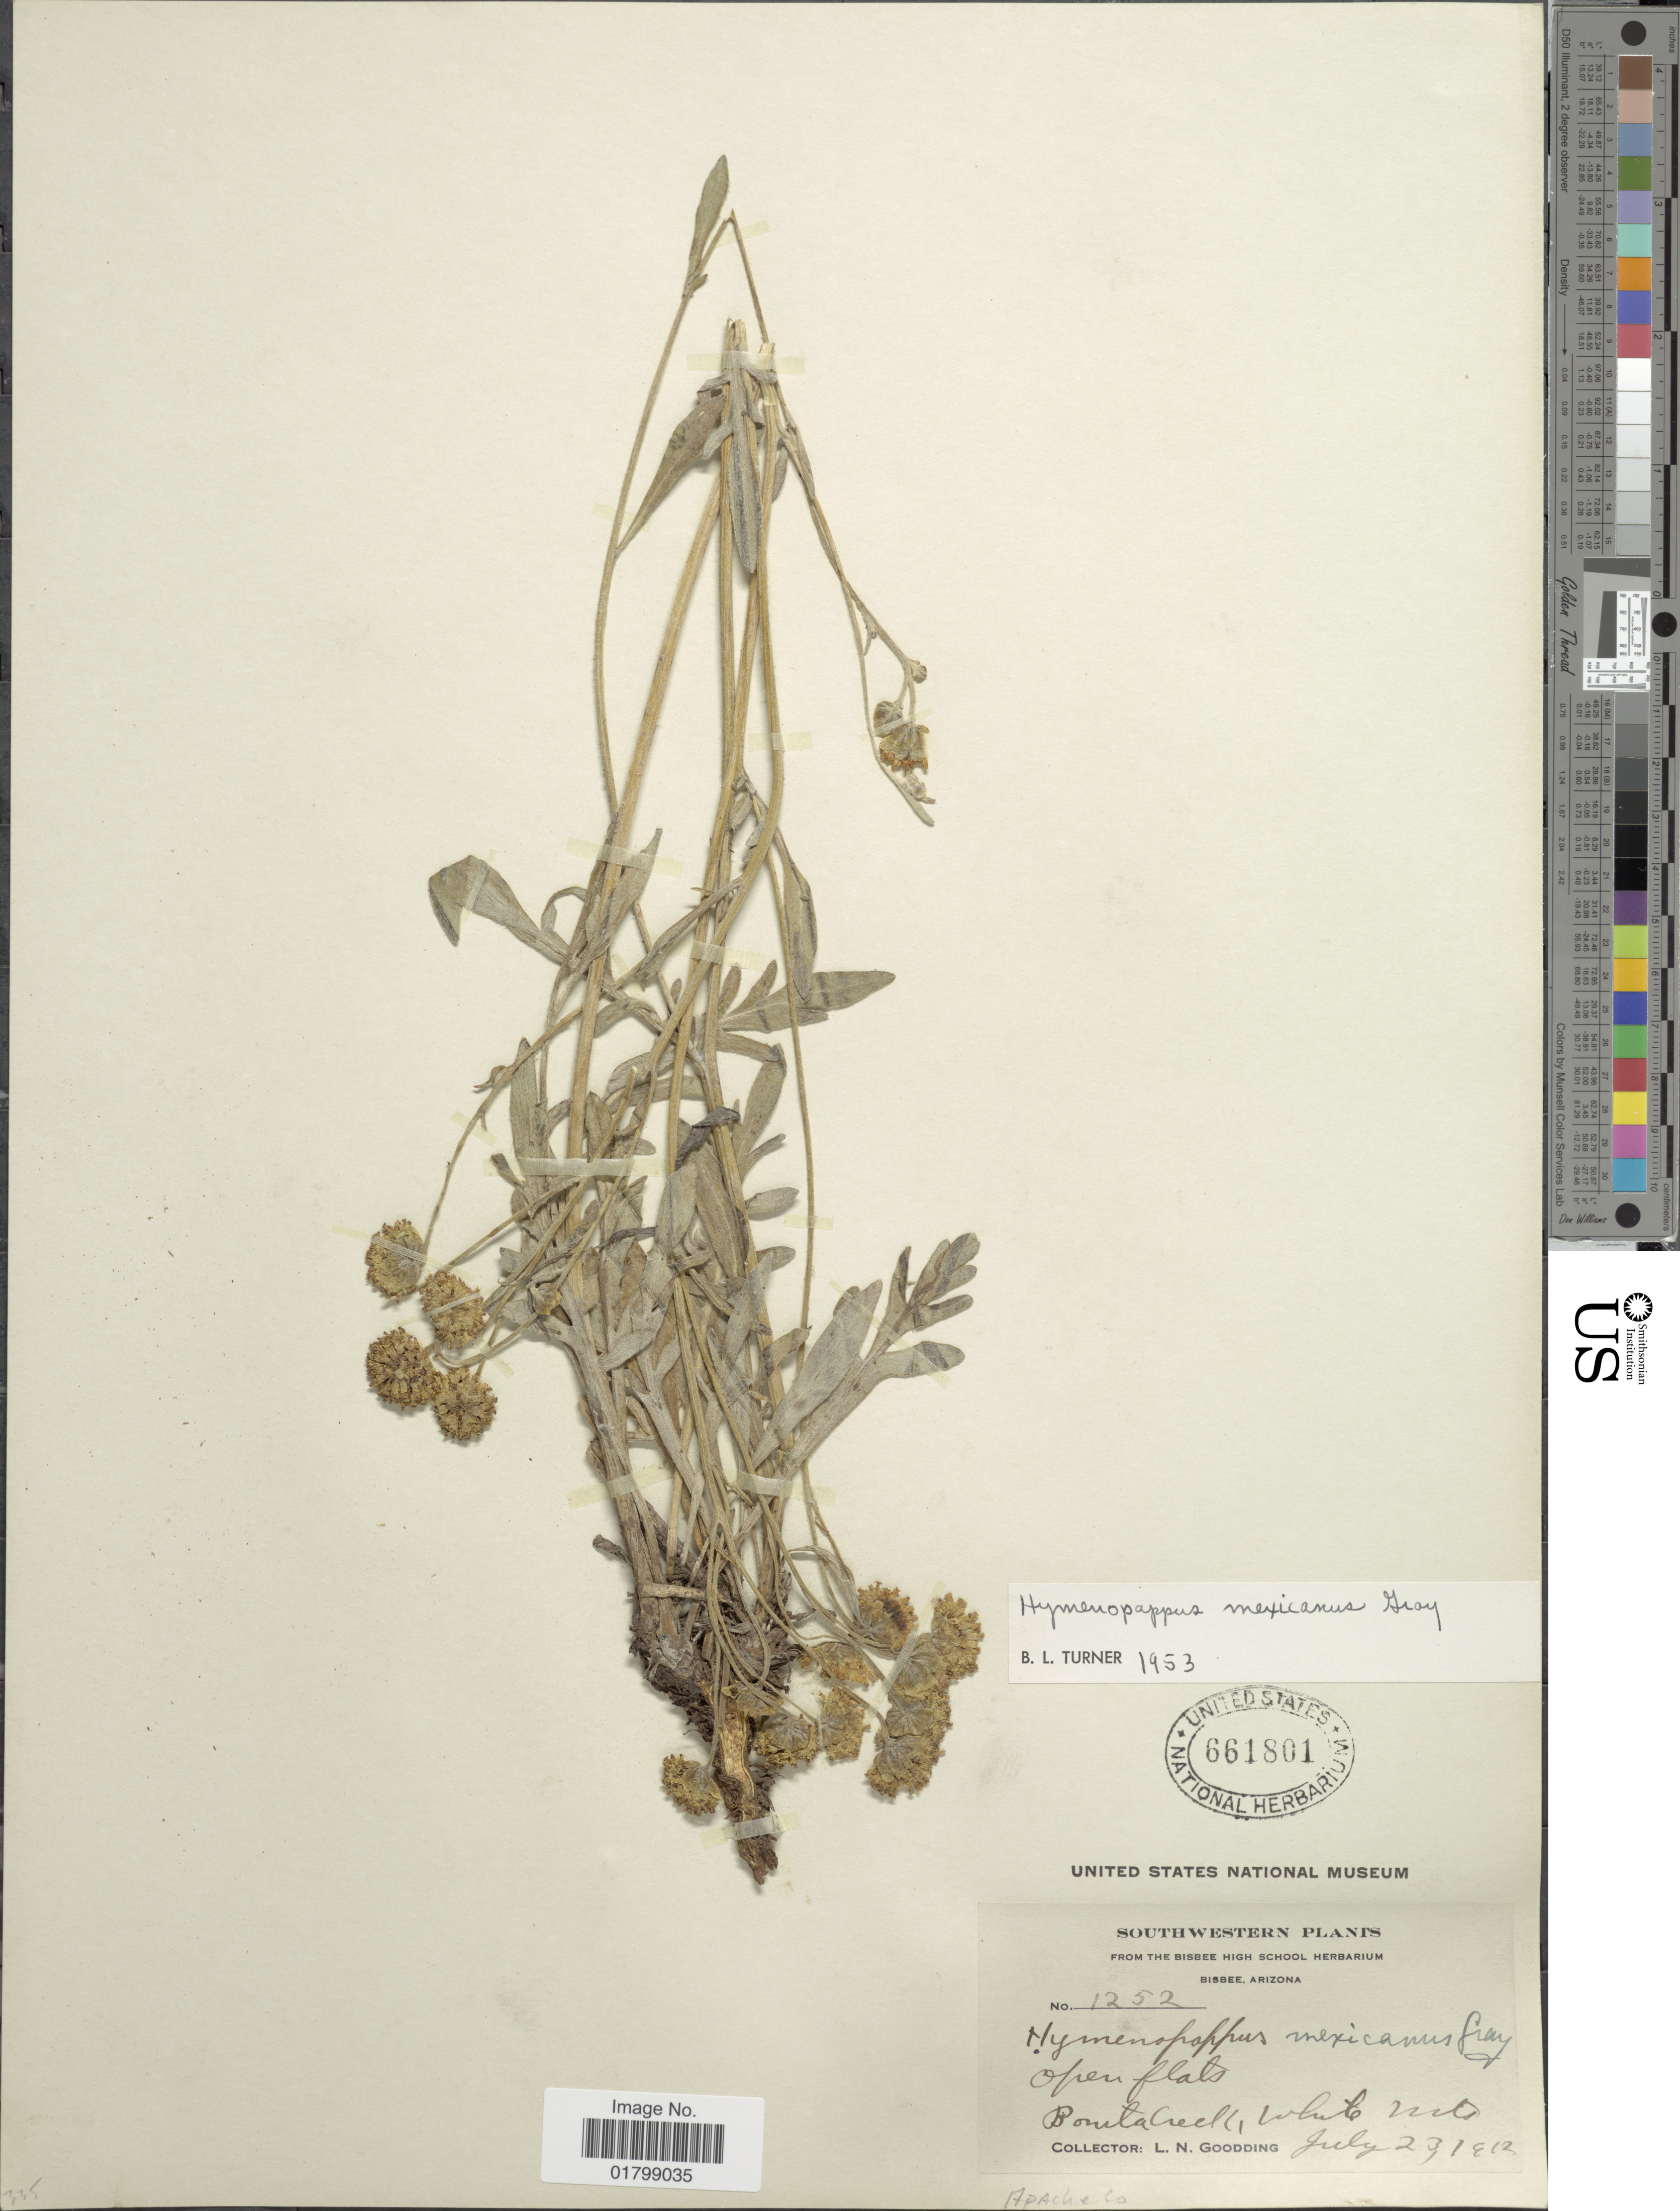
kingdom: Plantae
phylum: Tracheophyta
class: Magnoliopsida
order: Asterales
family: Asteraceae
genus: Hymenopappus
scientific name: Hymenopappus mexicanus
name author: A. Gray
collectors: L. N. Goodding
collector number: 1252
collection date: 1912-07-23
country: United States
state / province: Arizona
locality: Bonita Creek, White Mts. , Apache Co.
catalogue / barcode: US 661801